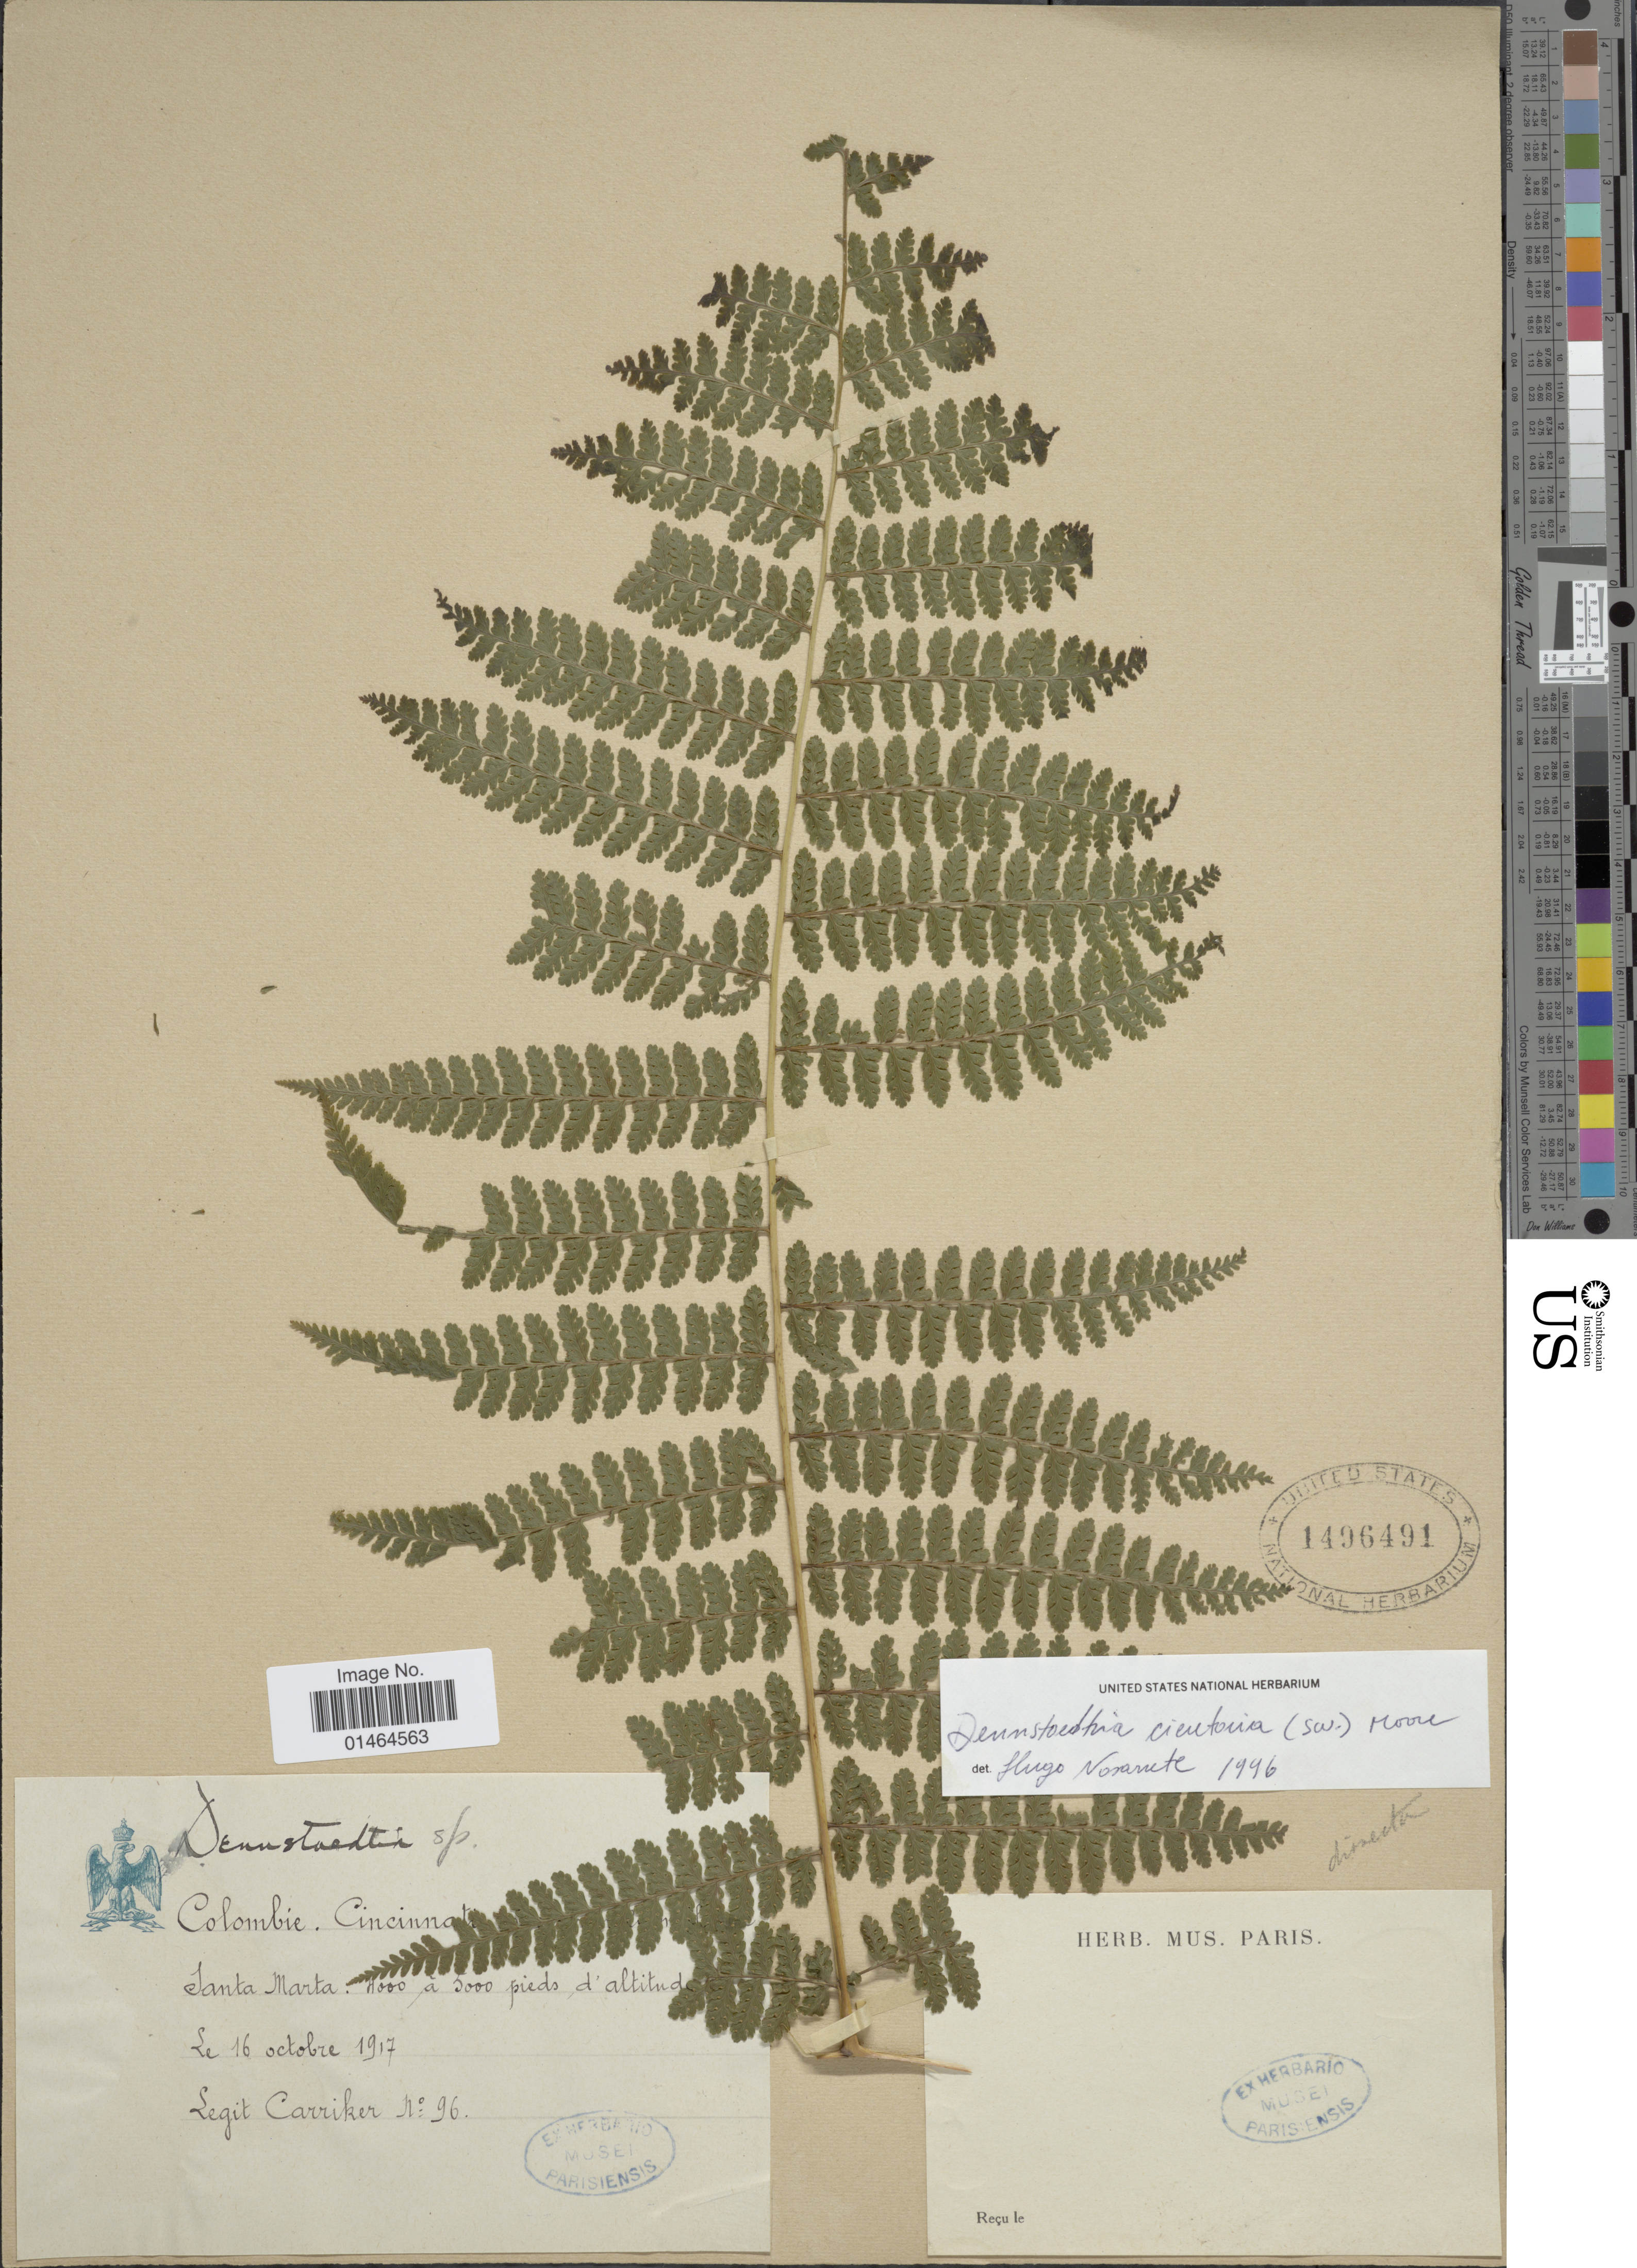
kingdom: Plantae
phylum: Tracheophyta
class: Polypodiopsida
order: Polypodiales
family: Dennstaedtiaceae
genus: Dennstaedtia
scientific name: Dennstaedtia cicutaria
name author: (Sw.) T. Moore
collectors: Carriker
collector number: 96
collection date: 1917-10-16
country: Colombia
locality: Cincinati. Santa Marta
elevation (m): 1219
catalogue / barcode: US 1496491